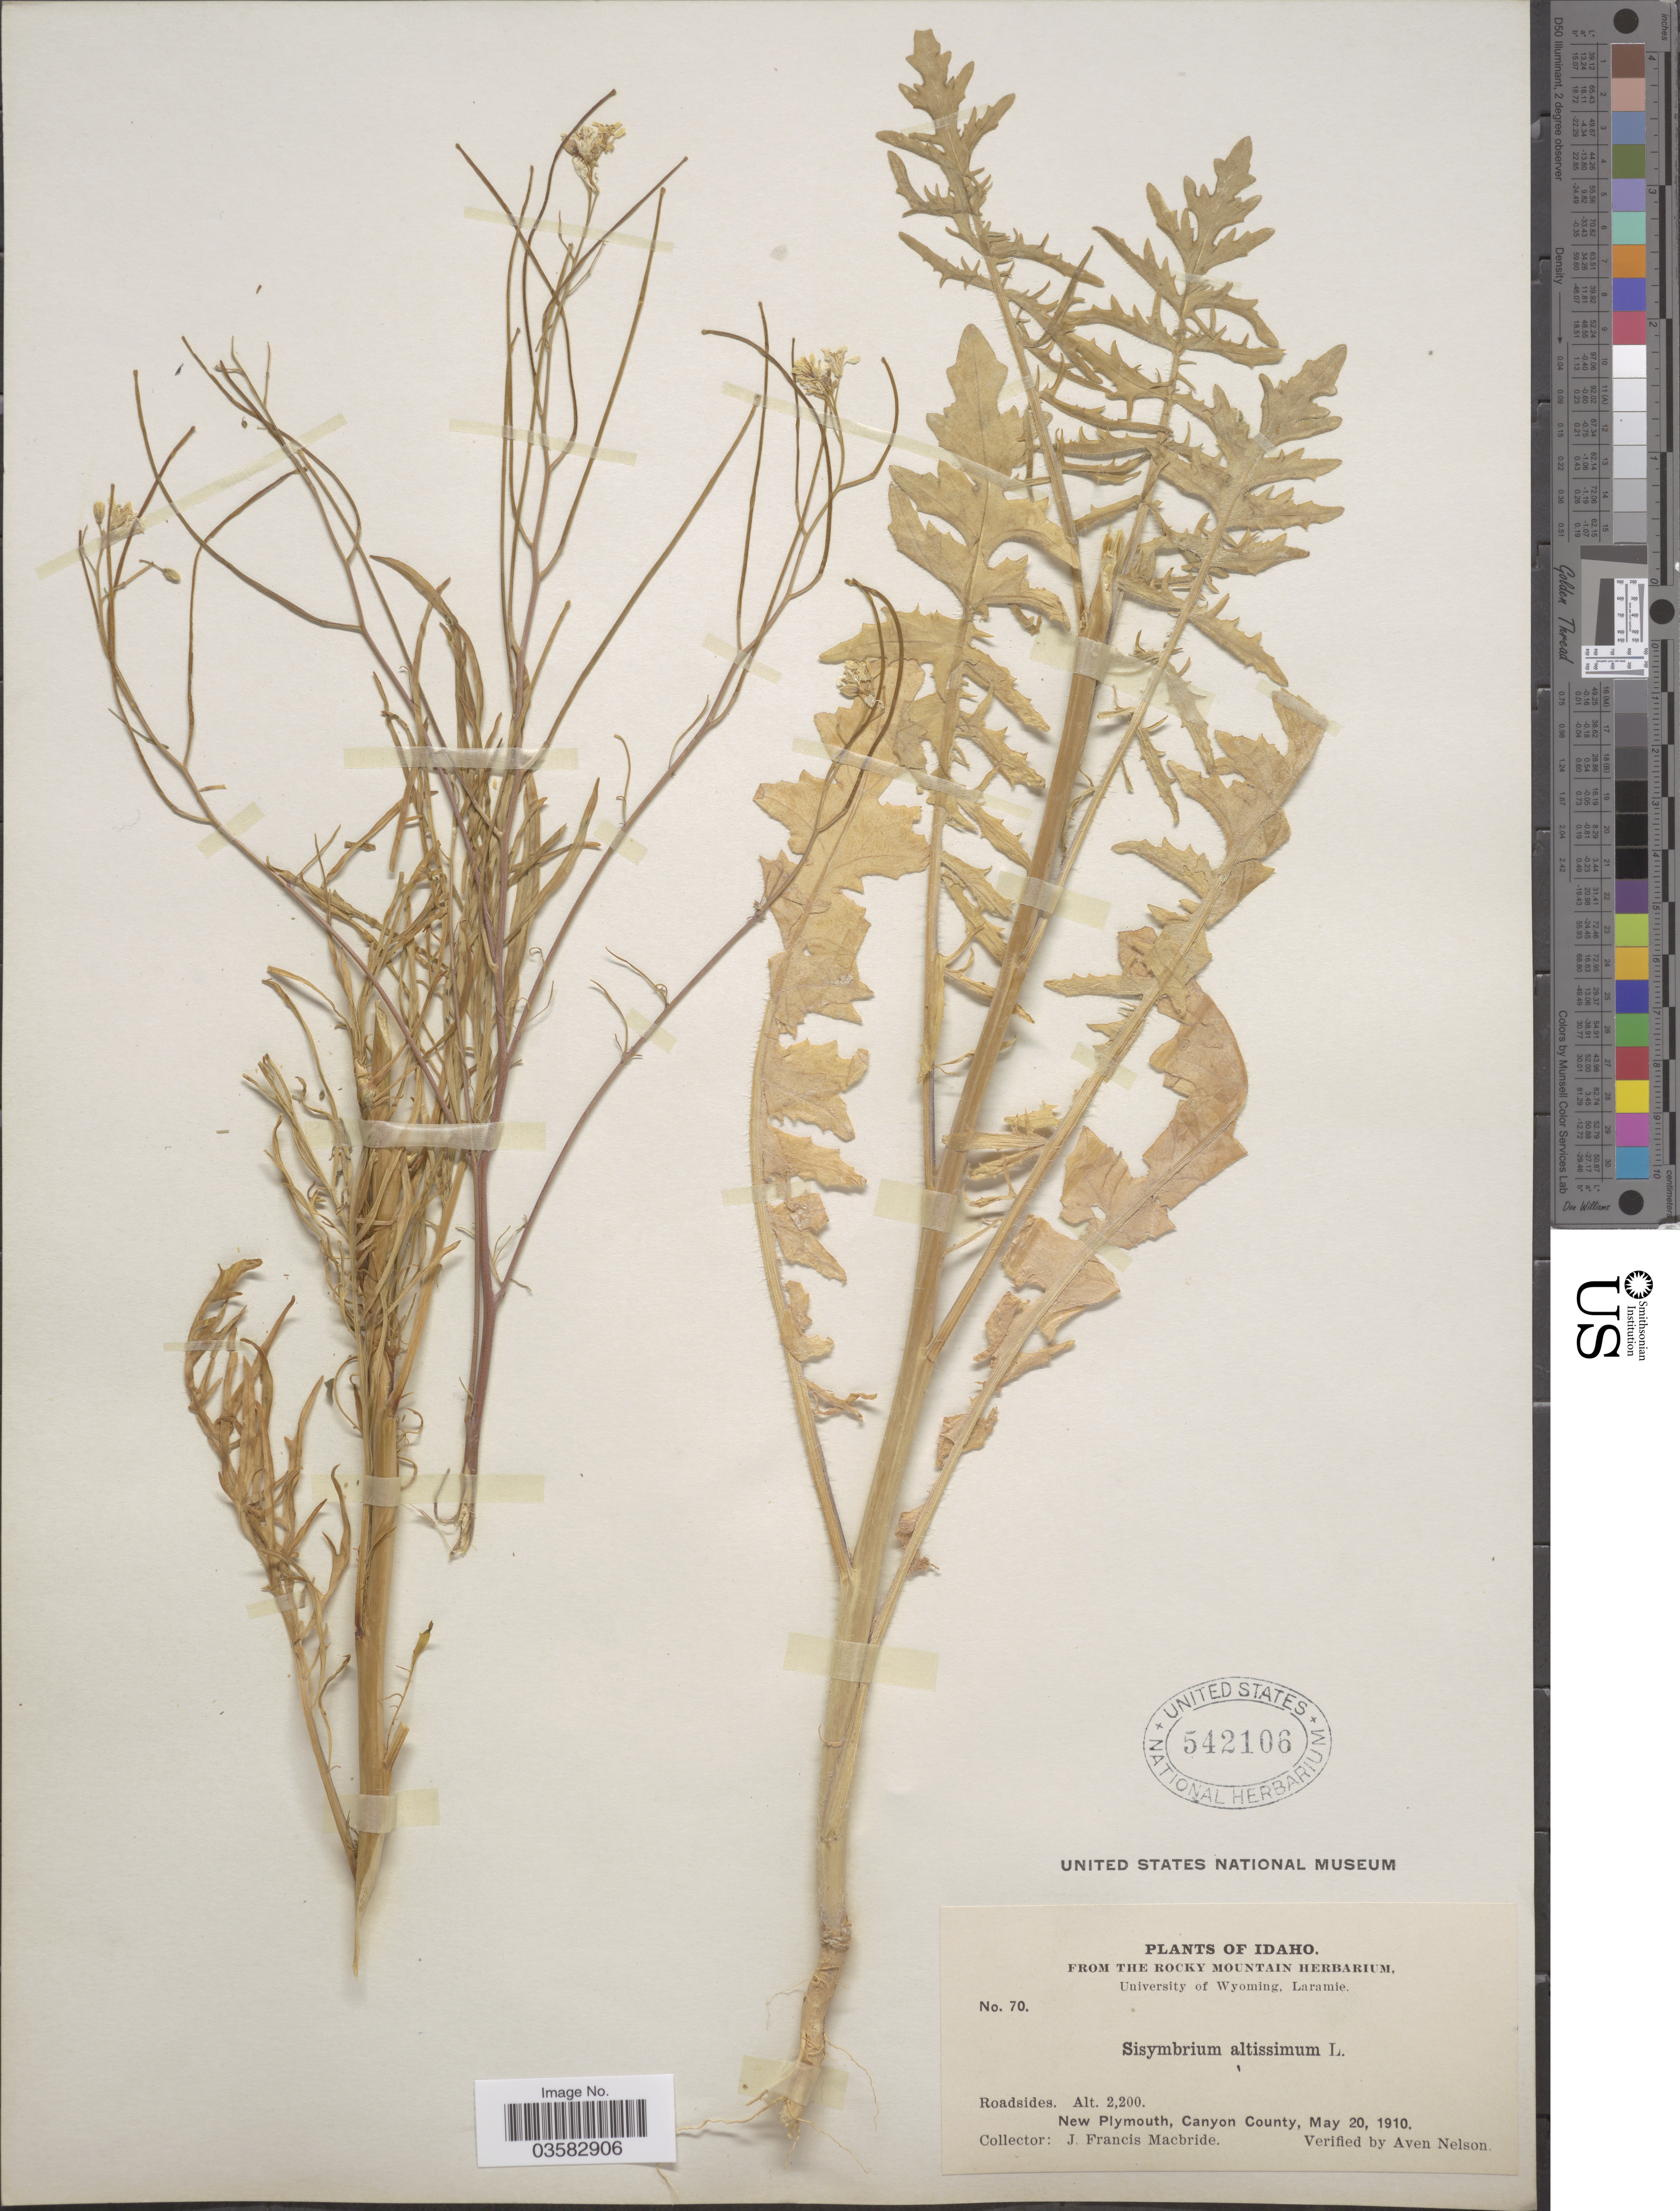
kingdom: Plantae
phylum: Tracheophyta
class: Magnoliopsida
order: Brassicales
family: Brassicaceae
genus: Sisymbrium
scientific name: Sisymbrium altissimum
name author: L.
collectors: J. F. Macbride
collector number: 70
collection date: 1910-05-20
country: United States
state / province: Idaho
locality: New Plymouth, Canyon County.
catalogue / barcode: US 542106